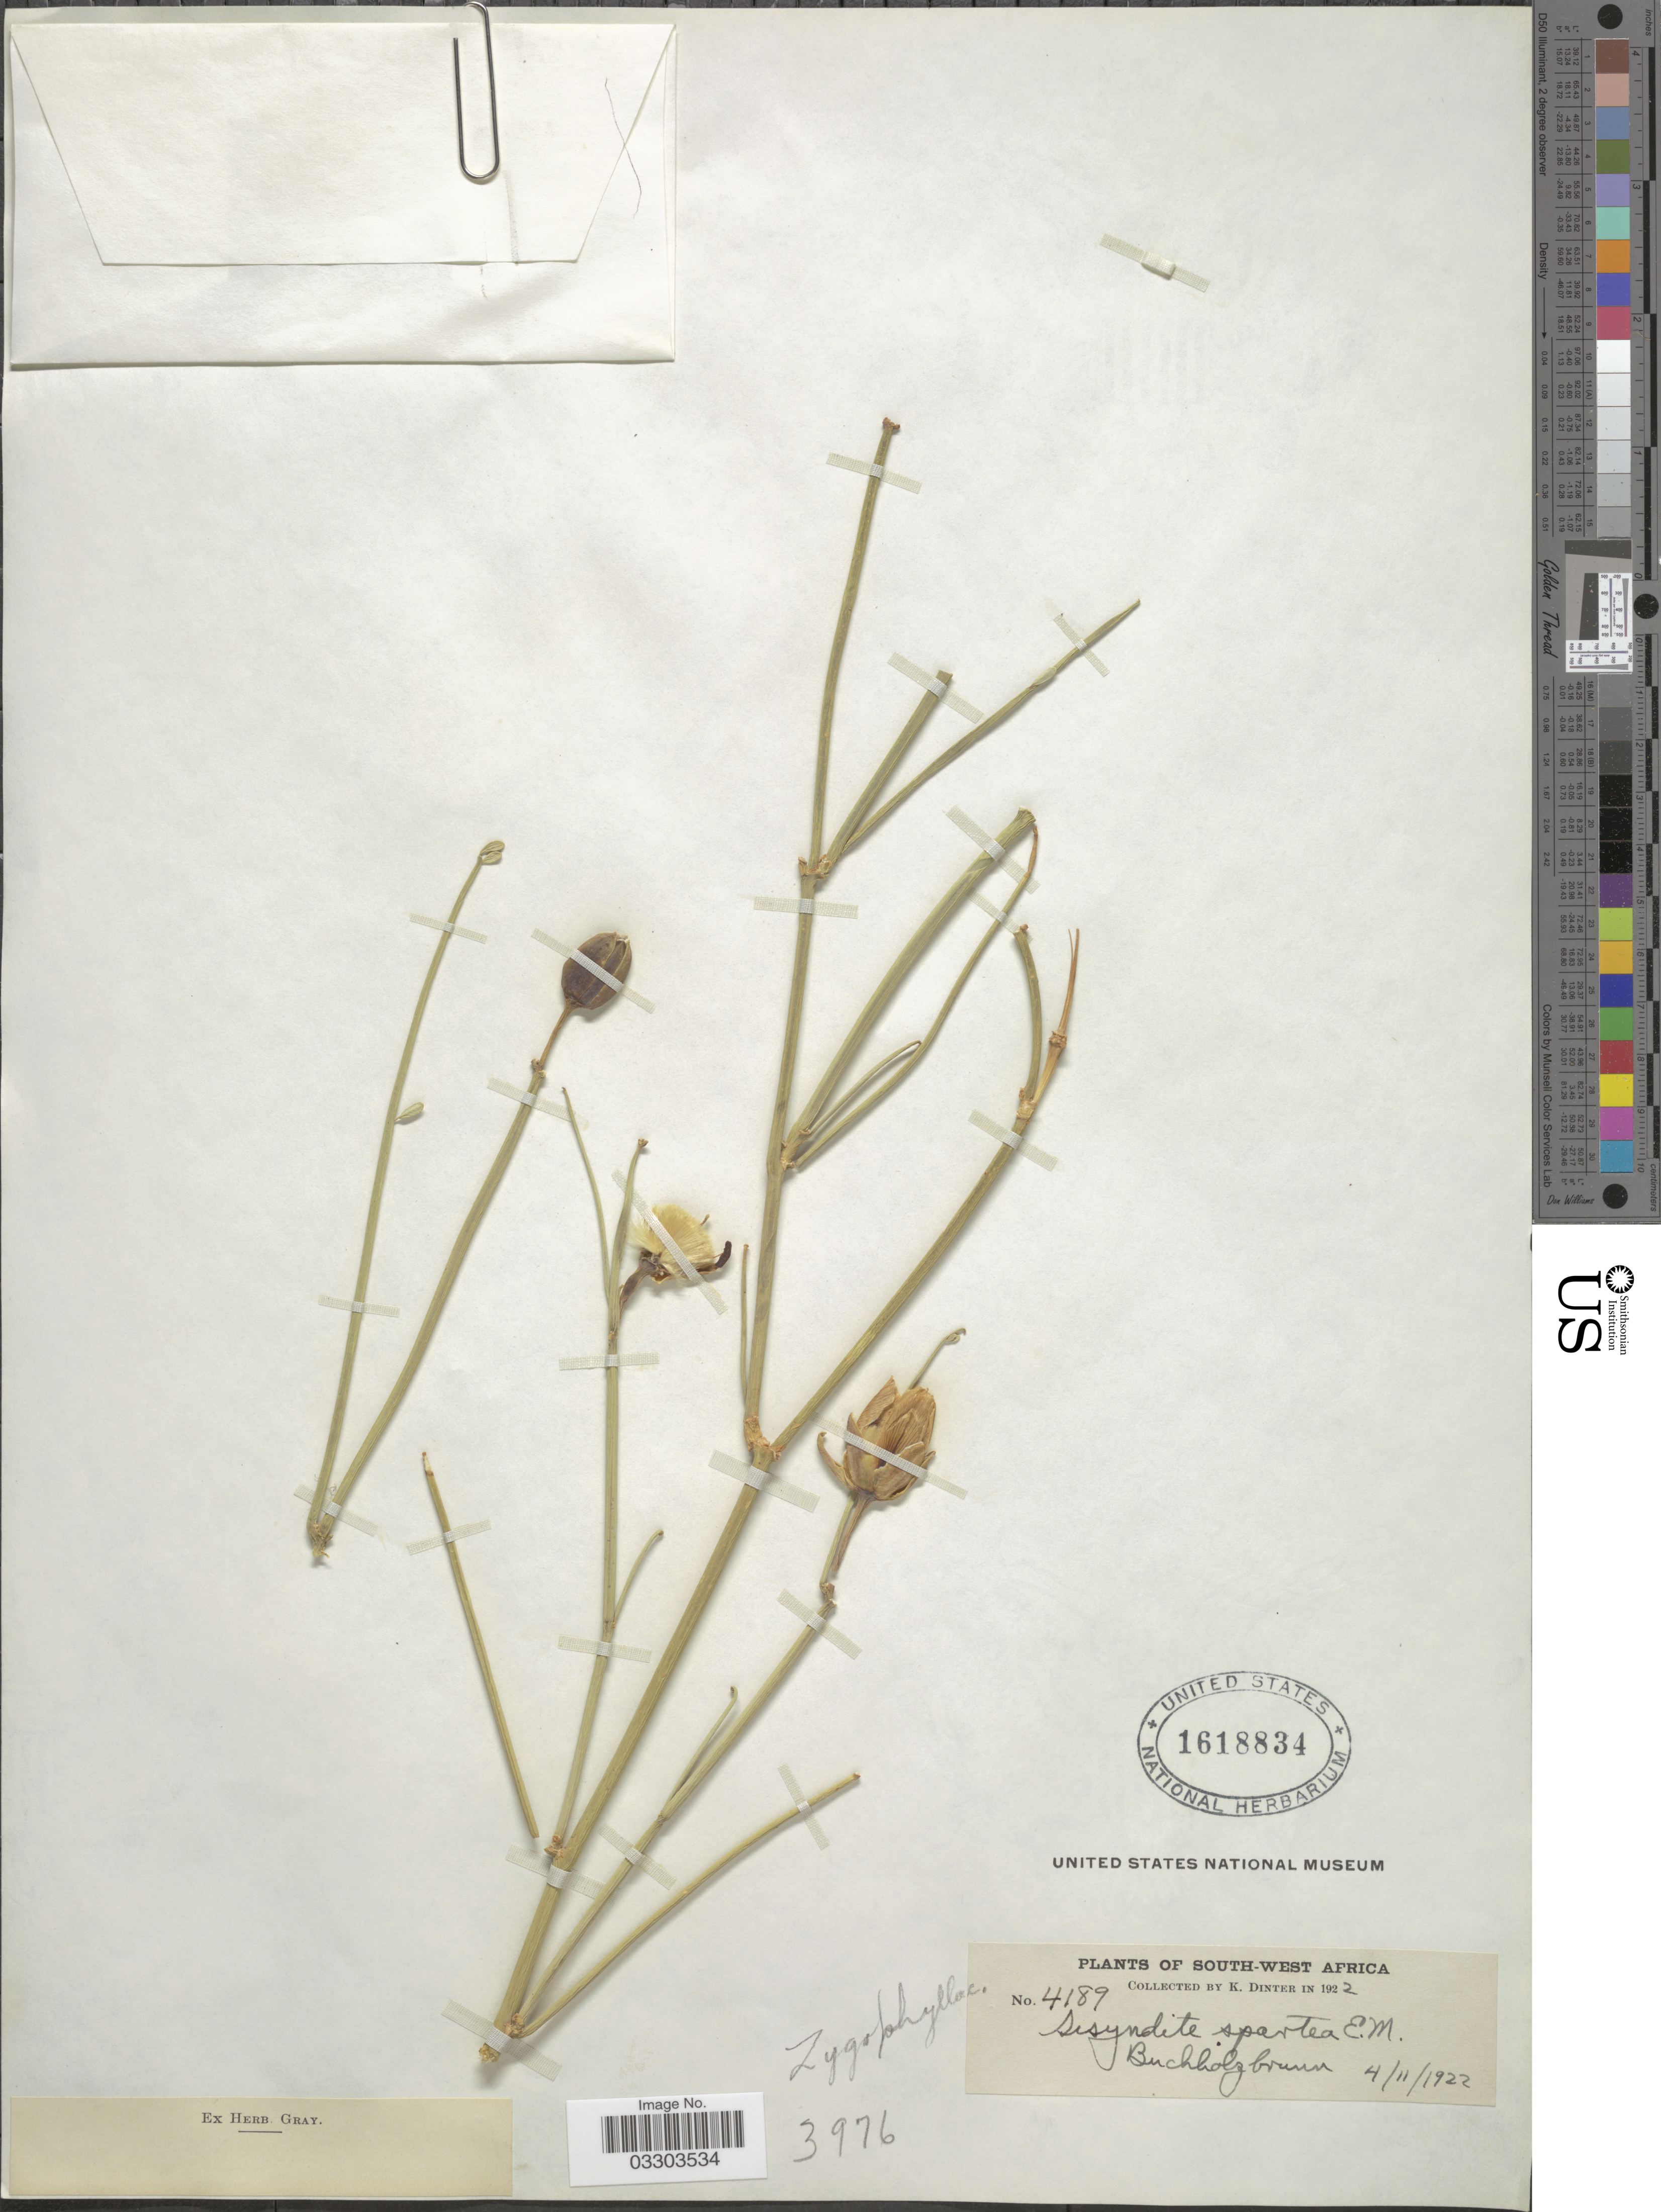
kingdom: Plantae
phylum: Tracheophyta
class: Magnoliopsida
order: Zygophyllales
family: Zygophyllaceae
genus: Sisyndite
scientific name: Sisyndite spartea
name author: E. Mey. ex Sond.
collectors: M. Dinter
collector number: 4189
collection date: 1922-11-04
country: Namibia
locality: South-west Africa. Buchholzbrunn.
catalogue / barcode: US 1618834